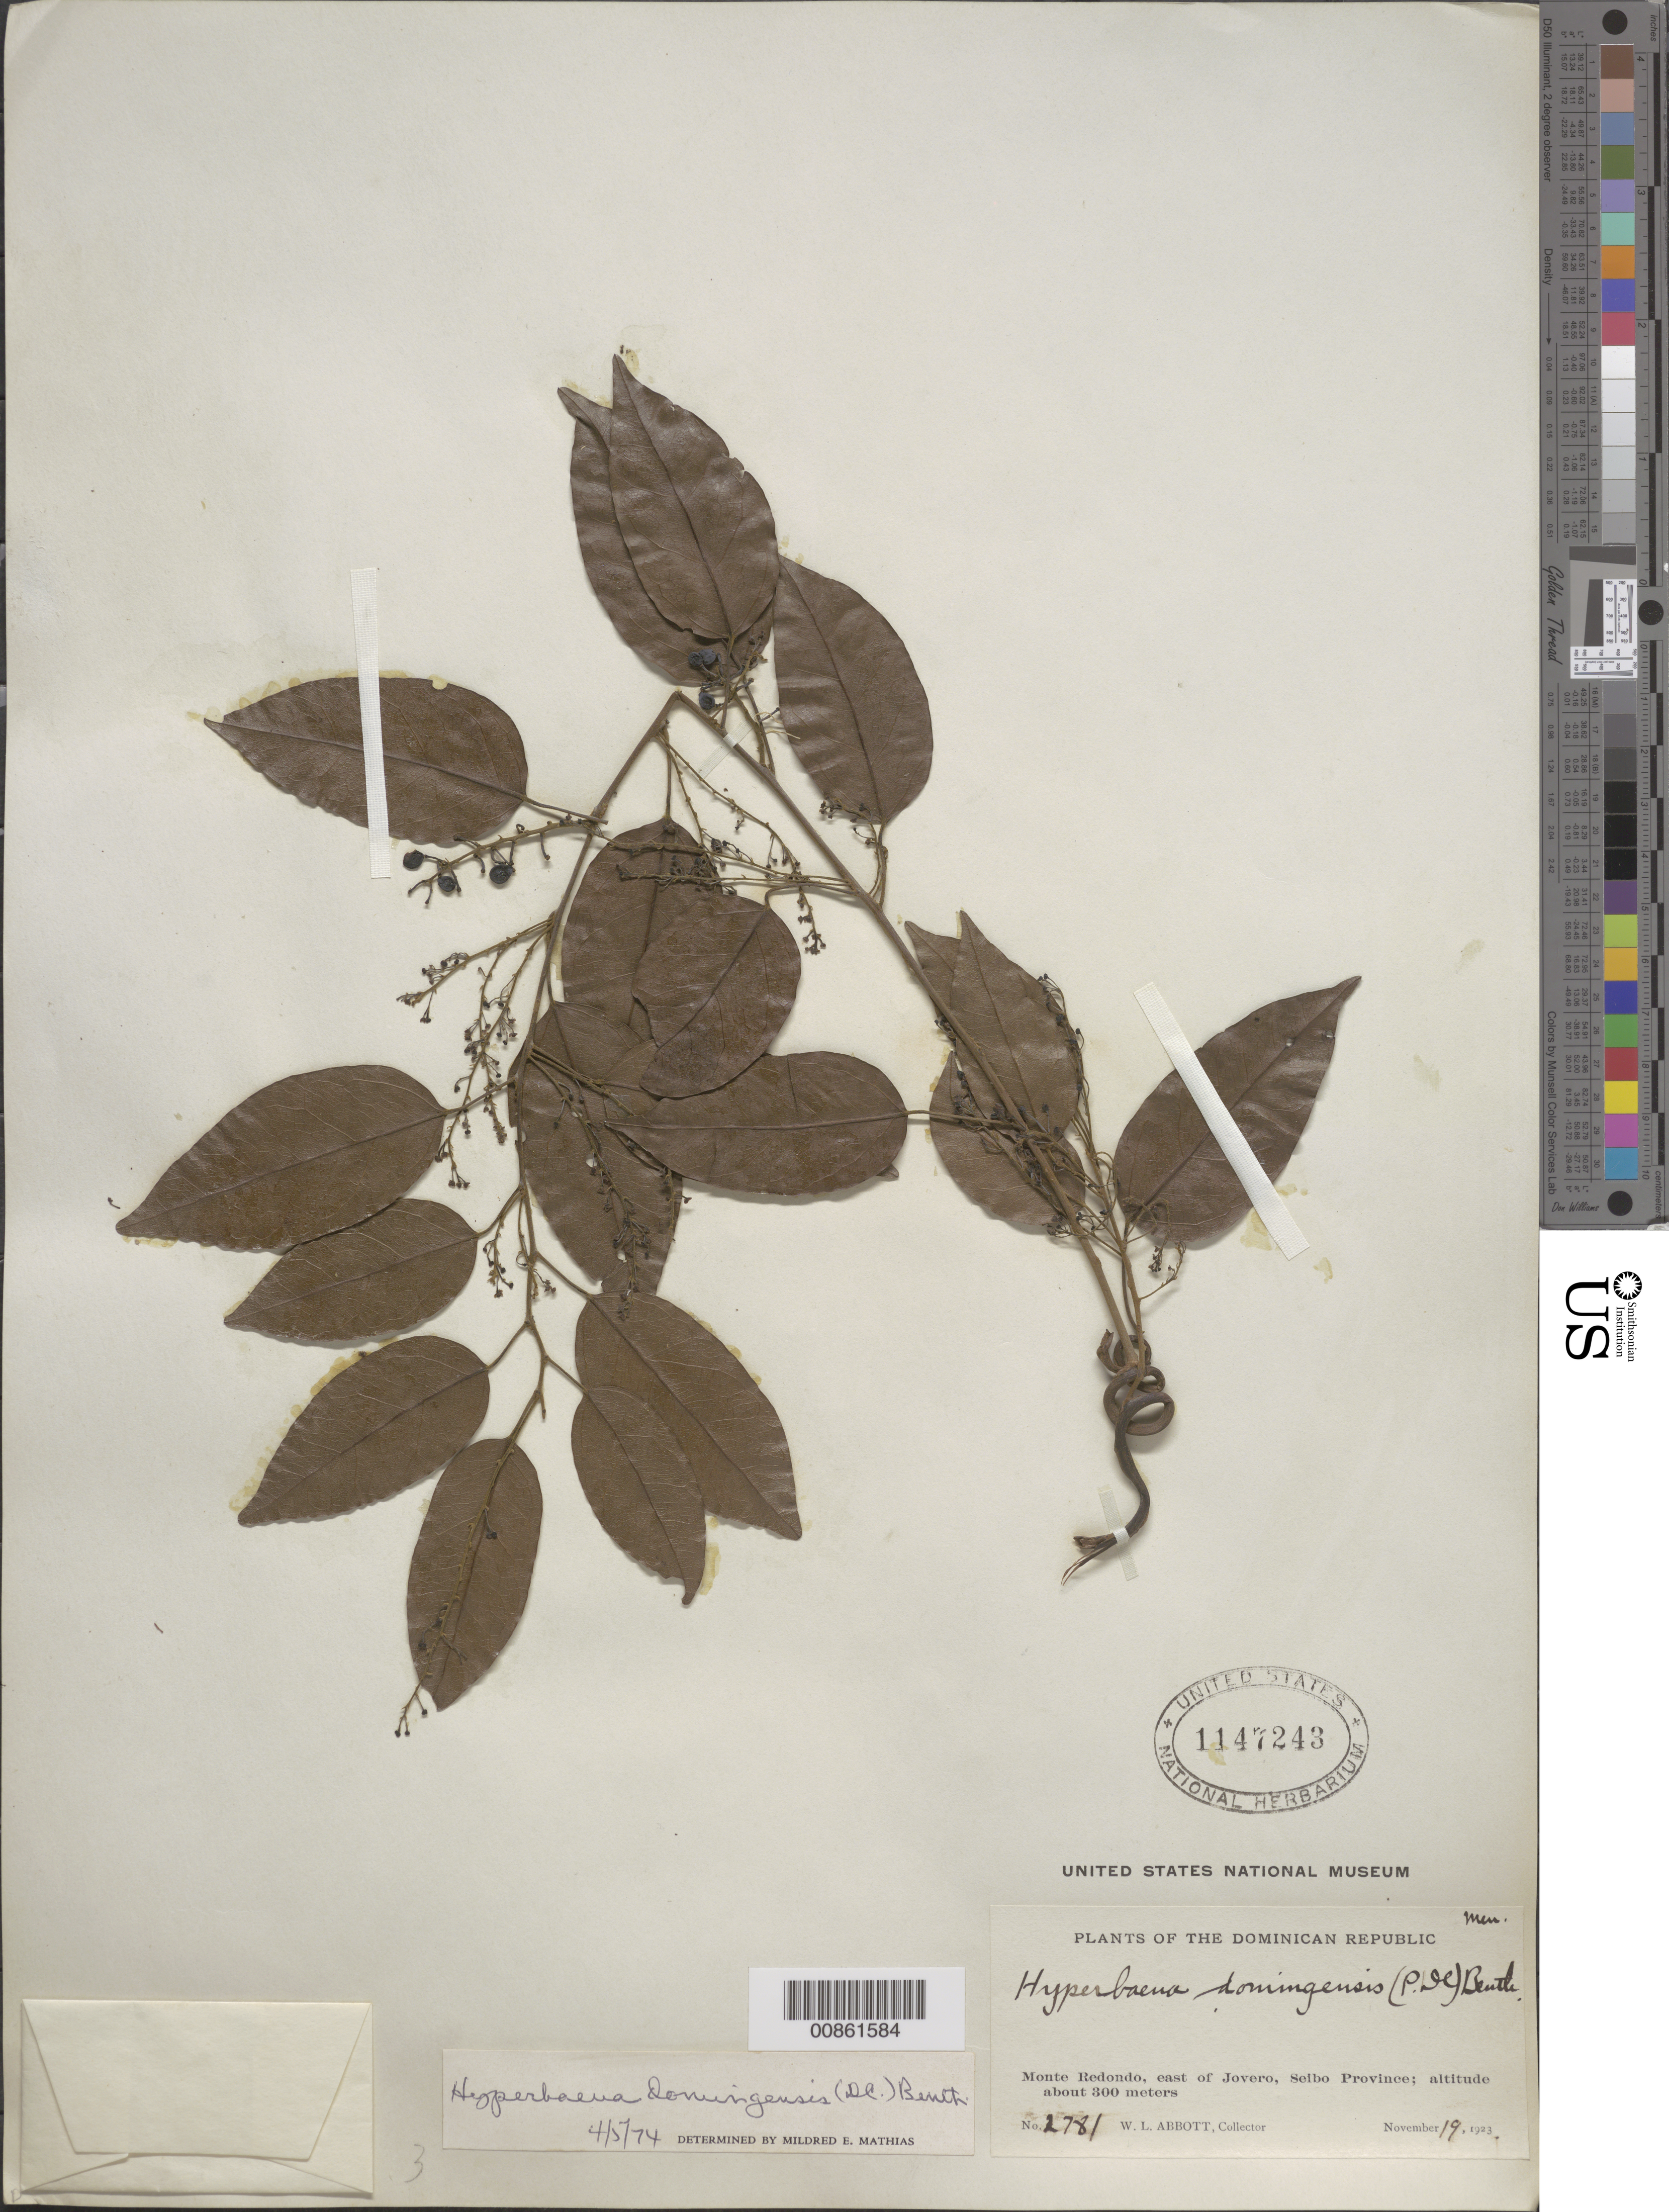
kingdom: Plantae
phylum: Tracheophyta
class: Magnoliopsida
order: Ranunculales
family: Menispermaceae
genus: Hyperbaena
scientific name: Hyperbaena domingensis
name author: (DC.) Benth.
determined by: Mathias, M. E.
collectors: W. L. Abbott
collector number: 2781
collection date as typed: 19 Nov 1923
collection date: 1923-11-19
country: Dominican Republic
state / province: El Seibo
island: Hispaniola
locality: Monte redondo, east of Jovero.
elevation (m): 300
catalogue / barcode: US 1147243